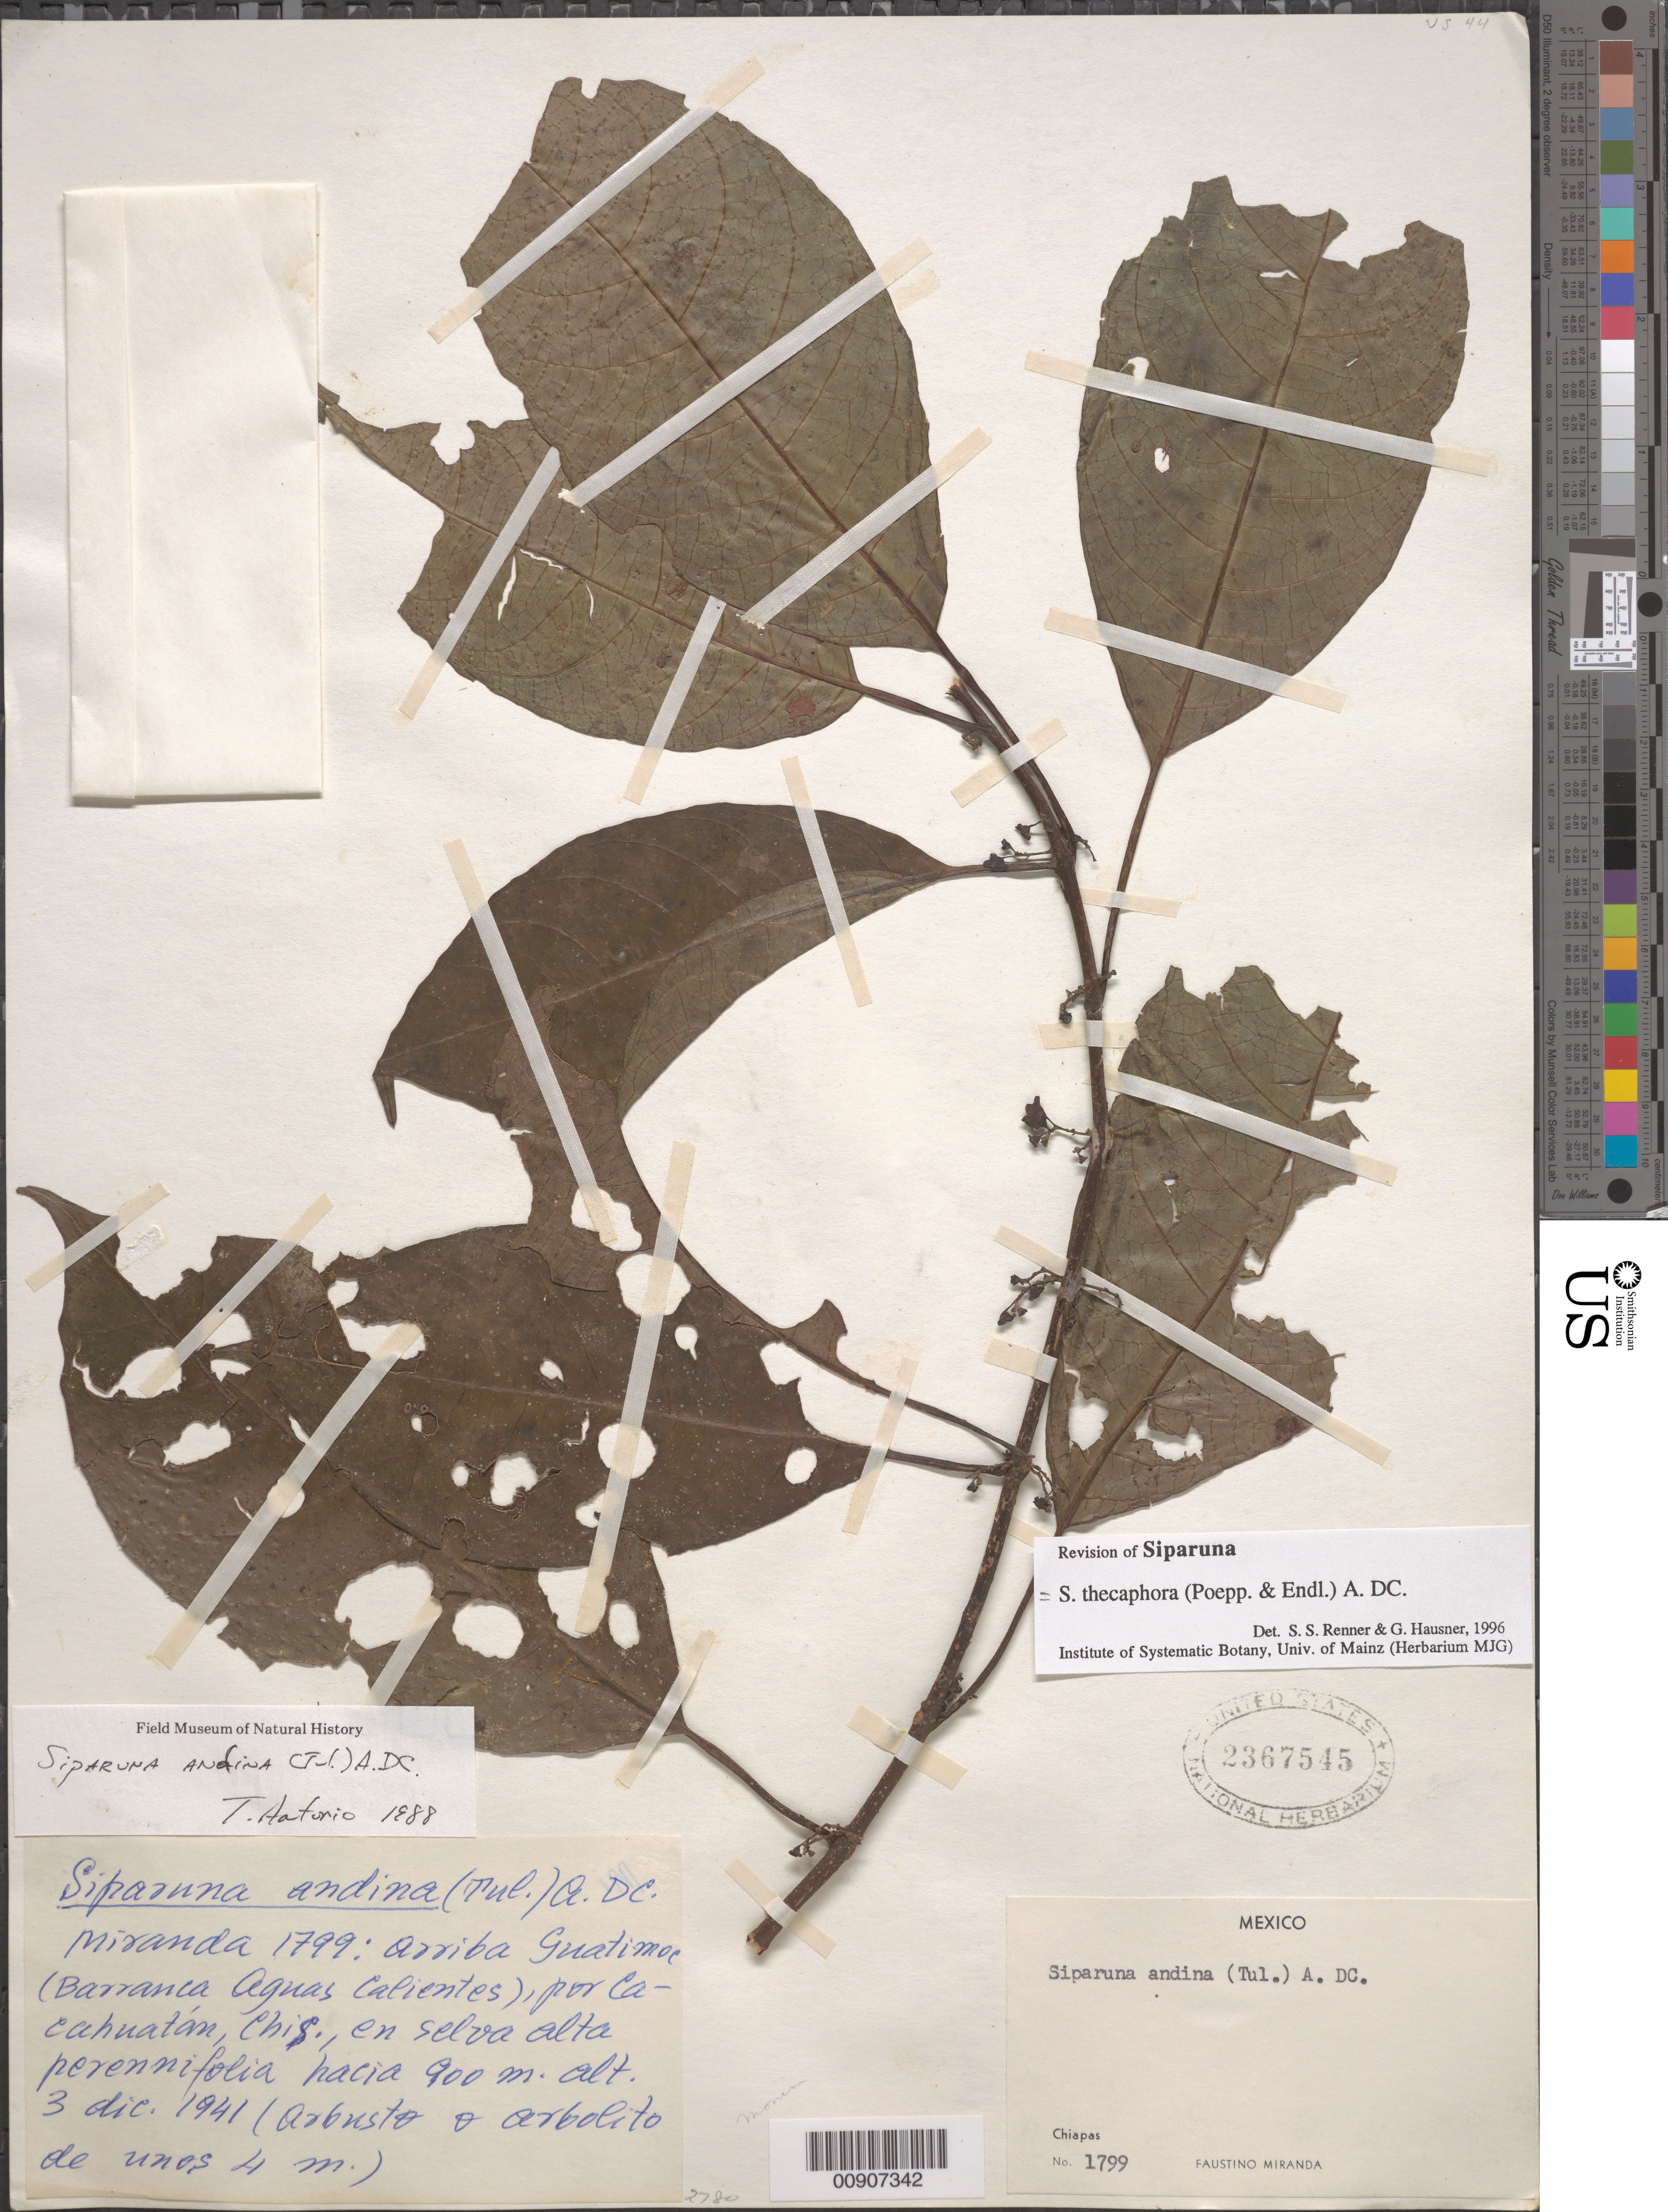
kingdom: Plantae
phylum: Tracheophyta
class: Magnoliopsida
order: Laurales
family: Siparunaceae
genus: Siparuna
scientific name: Siparuna thecaphora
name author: (Poepp. & Endl.) A. DC.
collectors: Miranda G., F.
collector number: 1799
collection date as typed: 03 Dec 1941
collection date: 1941-12-03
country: Mexico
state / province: Chiapas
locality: Arriba Guatimoc (Barranca Aguas Calientes), por Cacahuatán, Chiapas.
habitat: Selva alta perennifolia.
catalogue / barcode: US 2367545